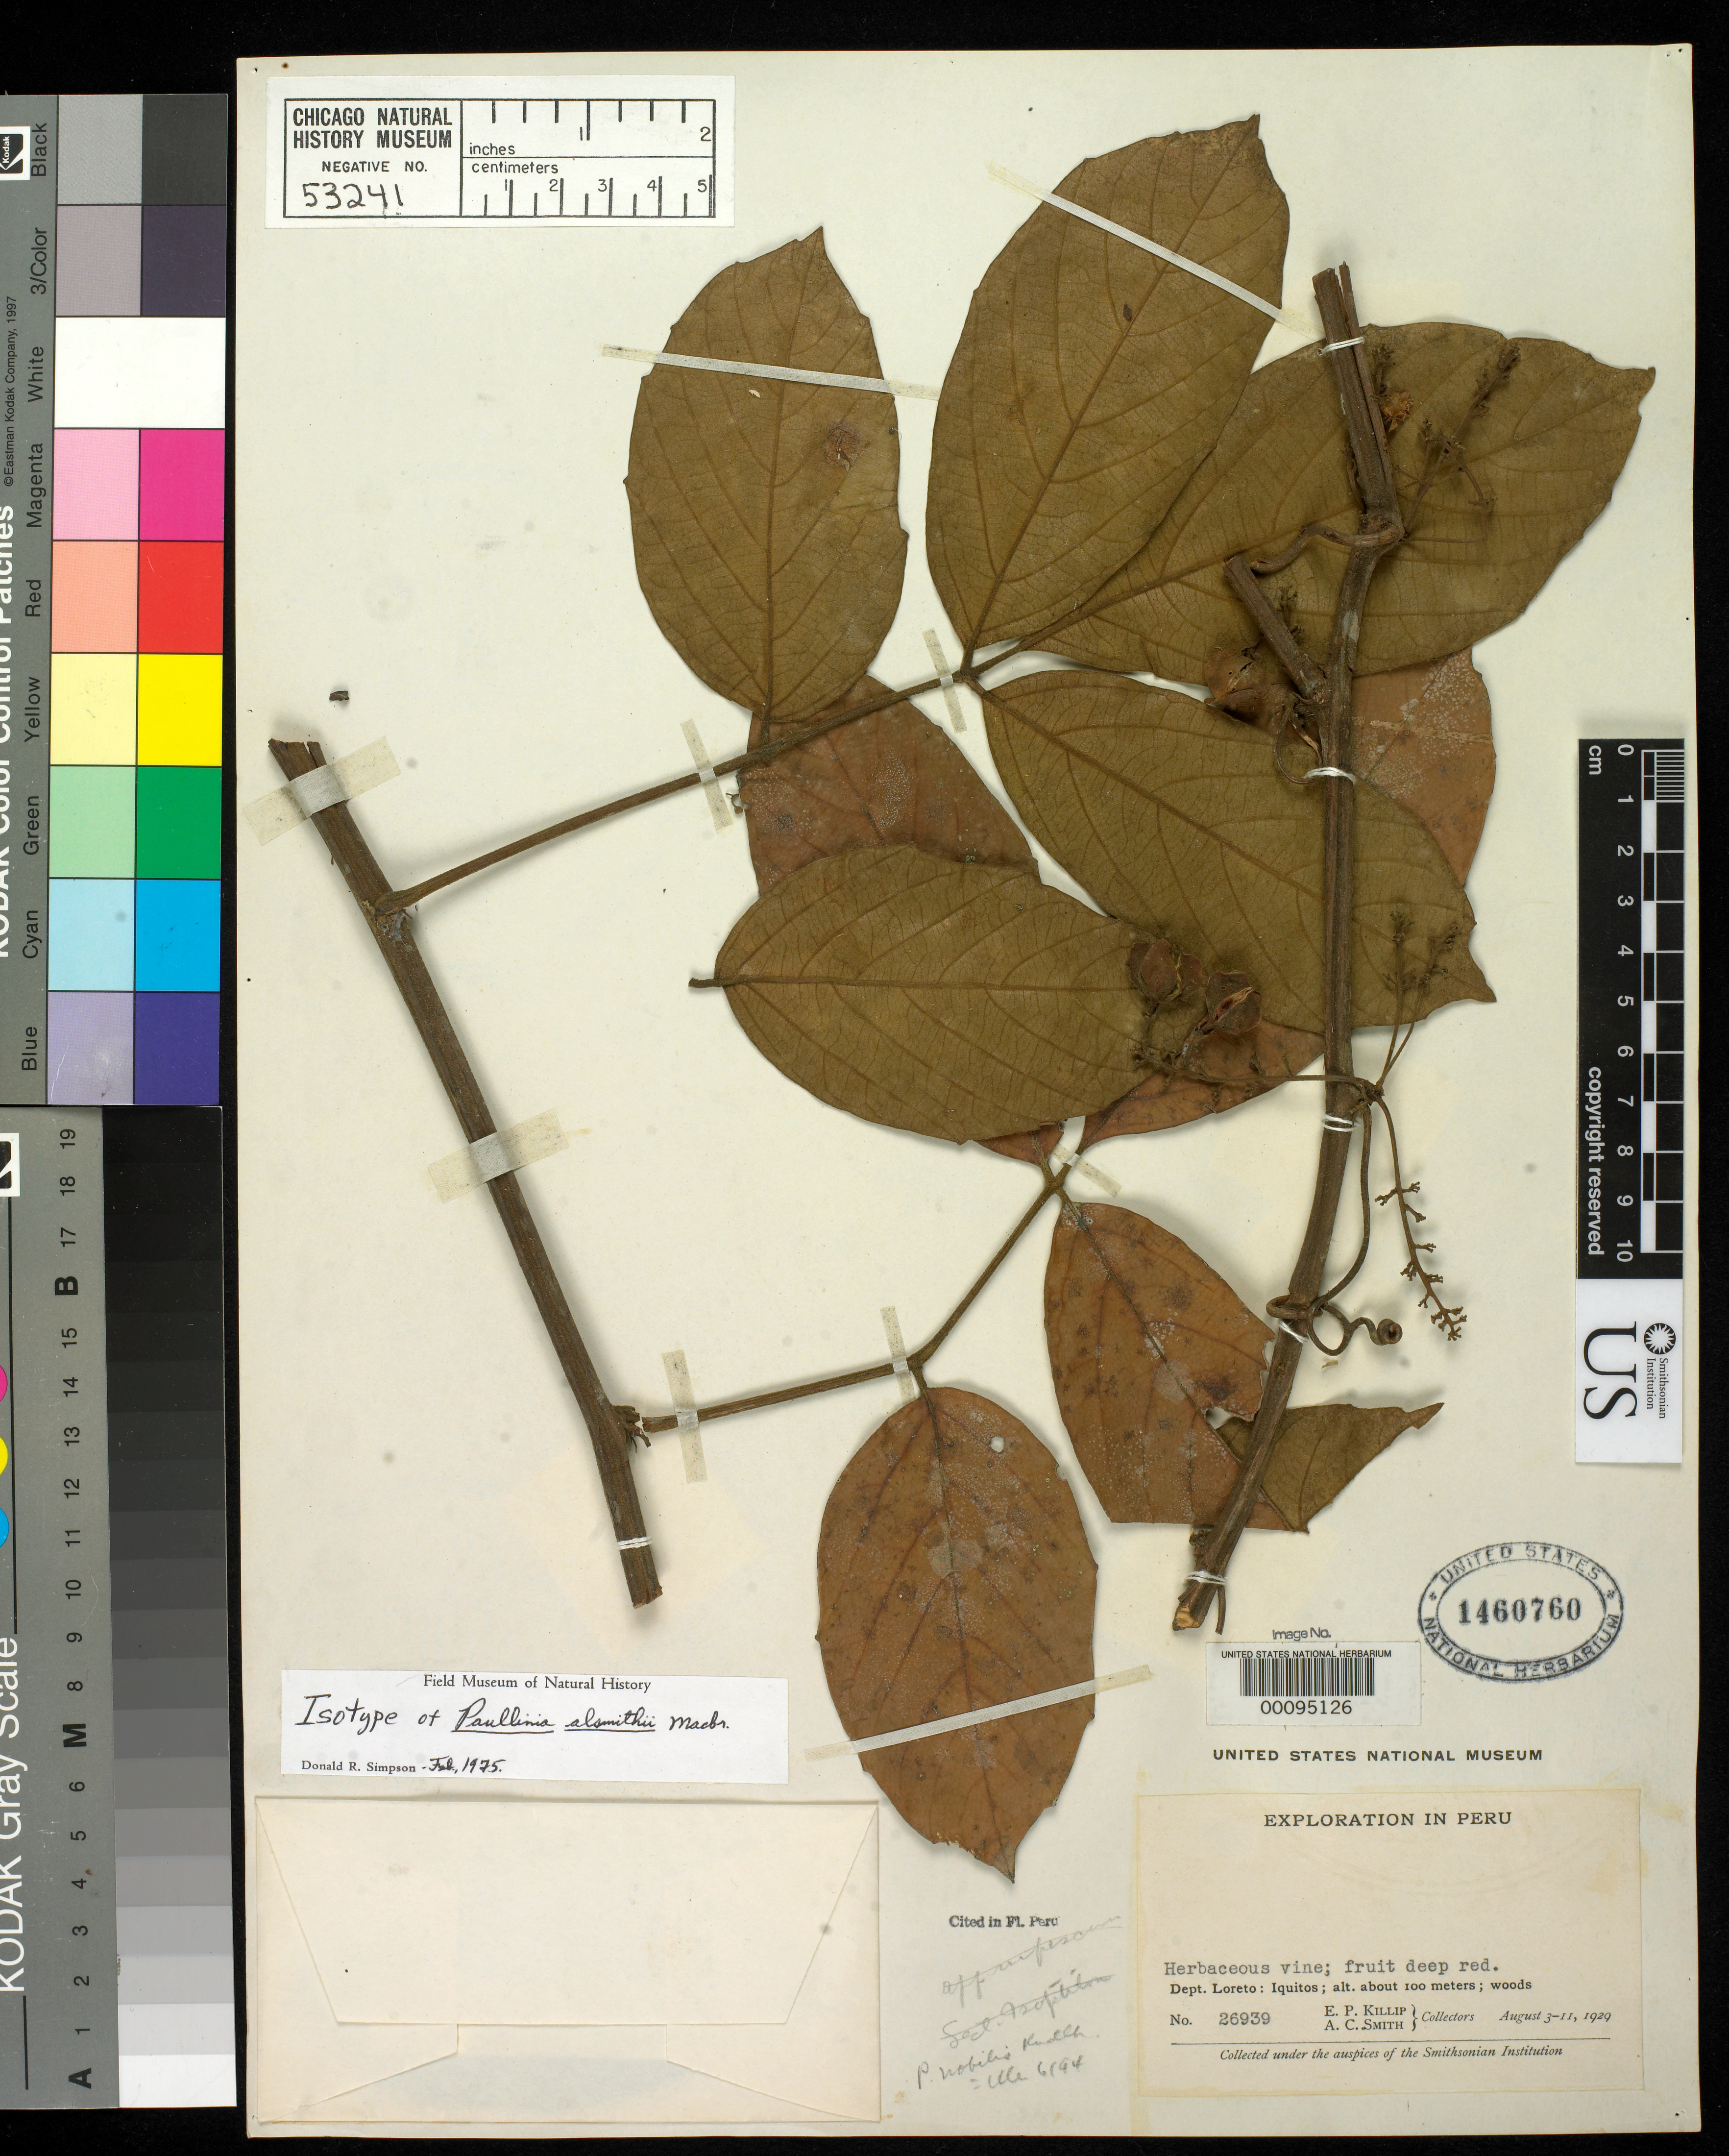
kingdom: Plantae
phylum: Tracheophyta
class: Magnoliopsida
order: Sapindales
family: Sapindaceae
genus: Paullinia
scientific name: Paullinia alsmithii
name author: J.F. Macbr.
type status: Isotype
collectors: E. P. Killip & A. C. Smith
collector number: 26939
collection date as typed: -3 Aug 1929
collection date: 1929-08-03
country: Peru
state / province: Loreto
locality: Iquitos.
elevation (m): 100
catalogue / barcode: US 1460760